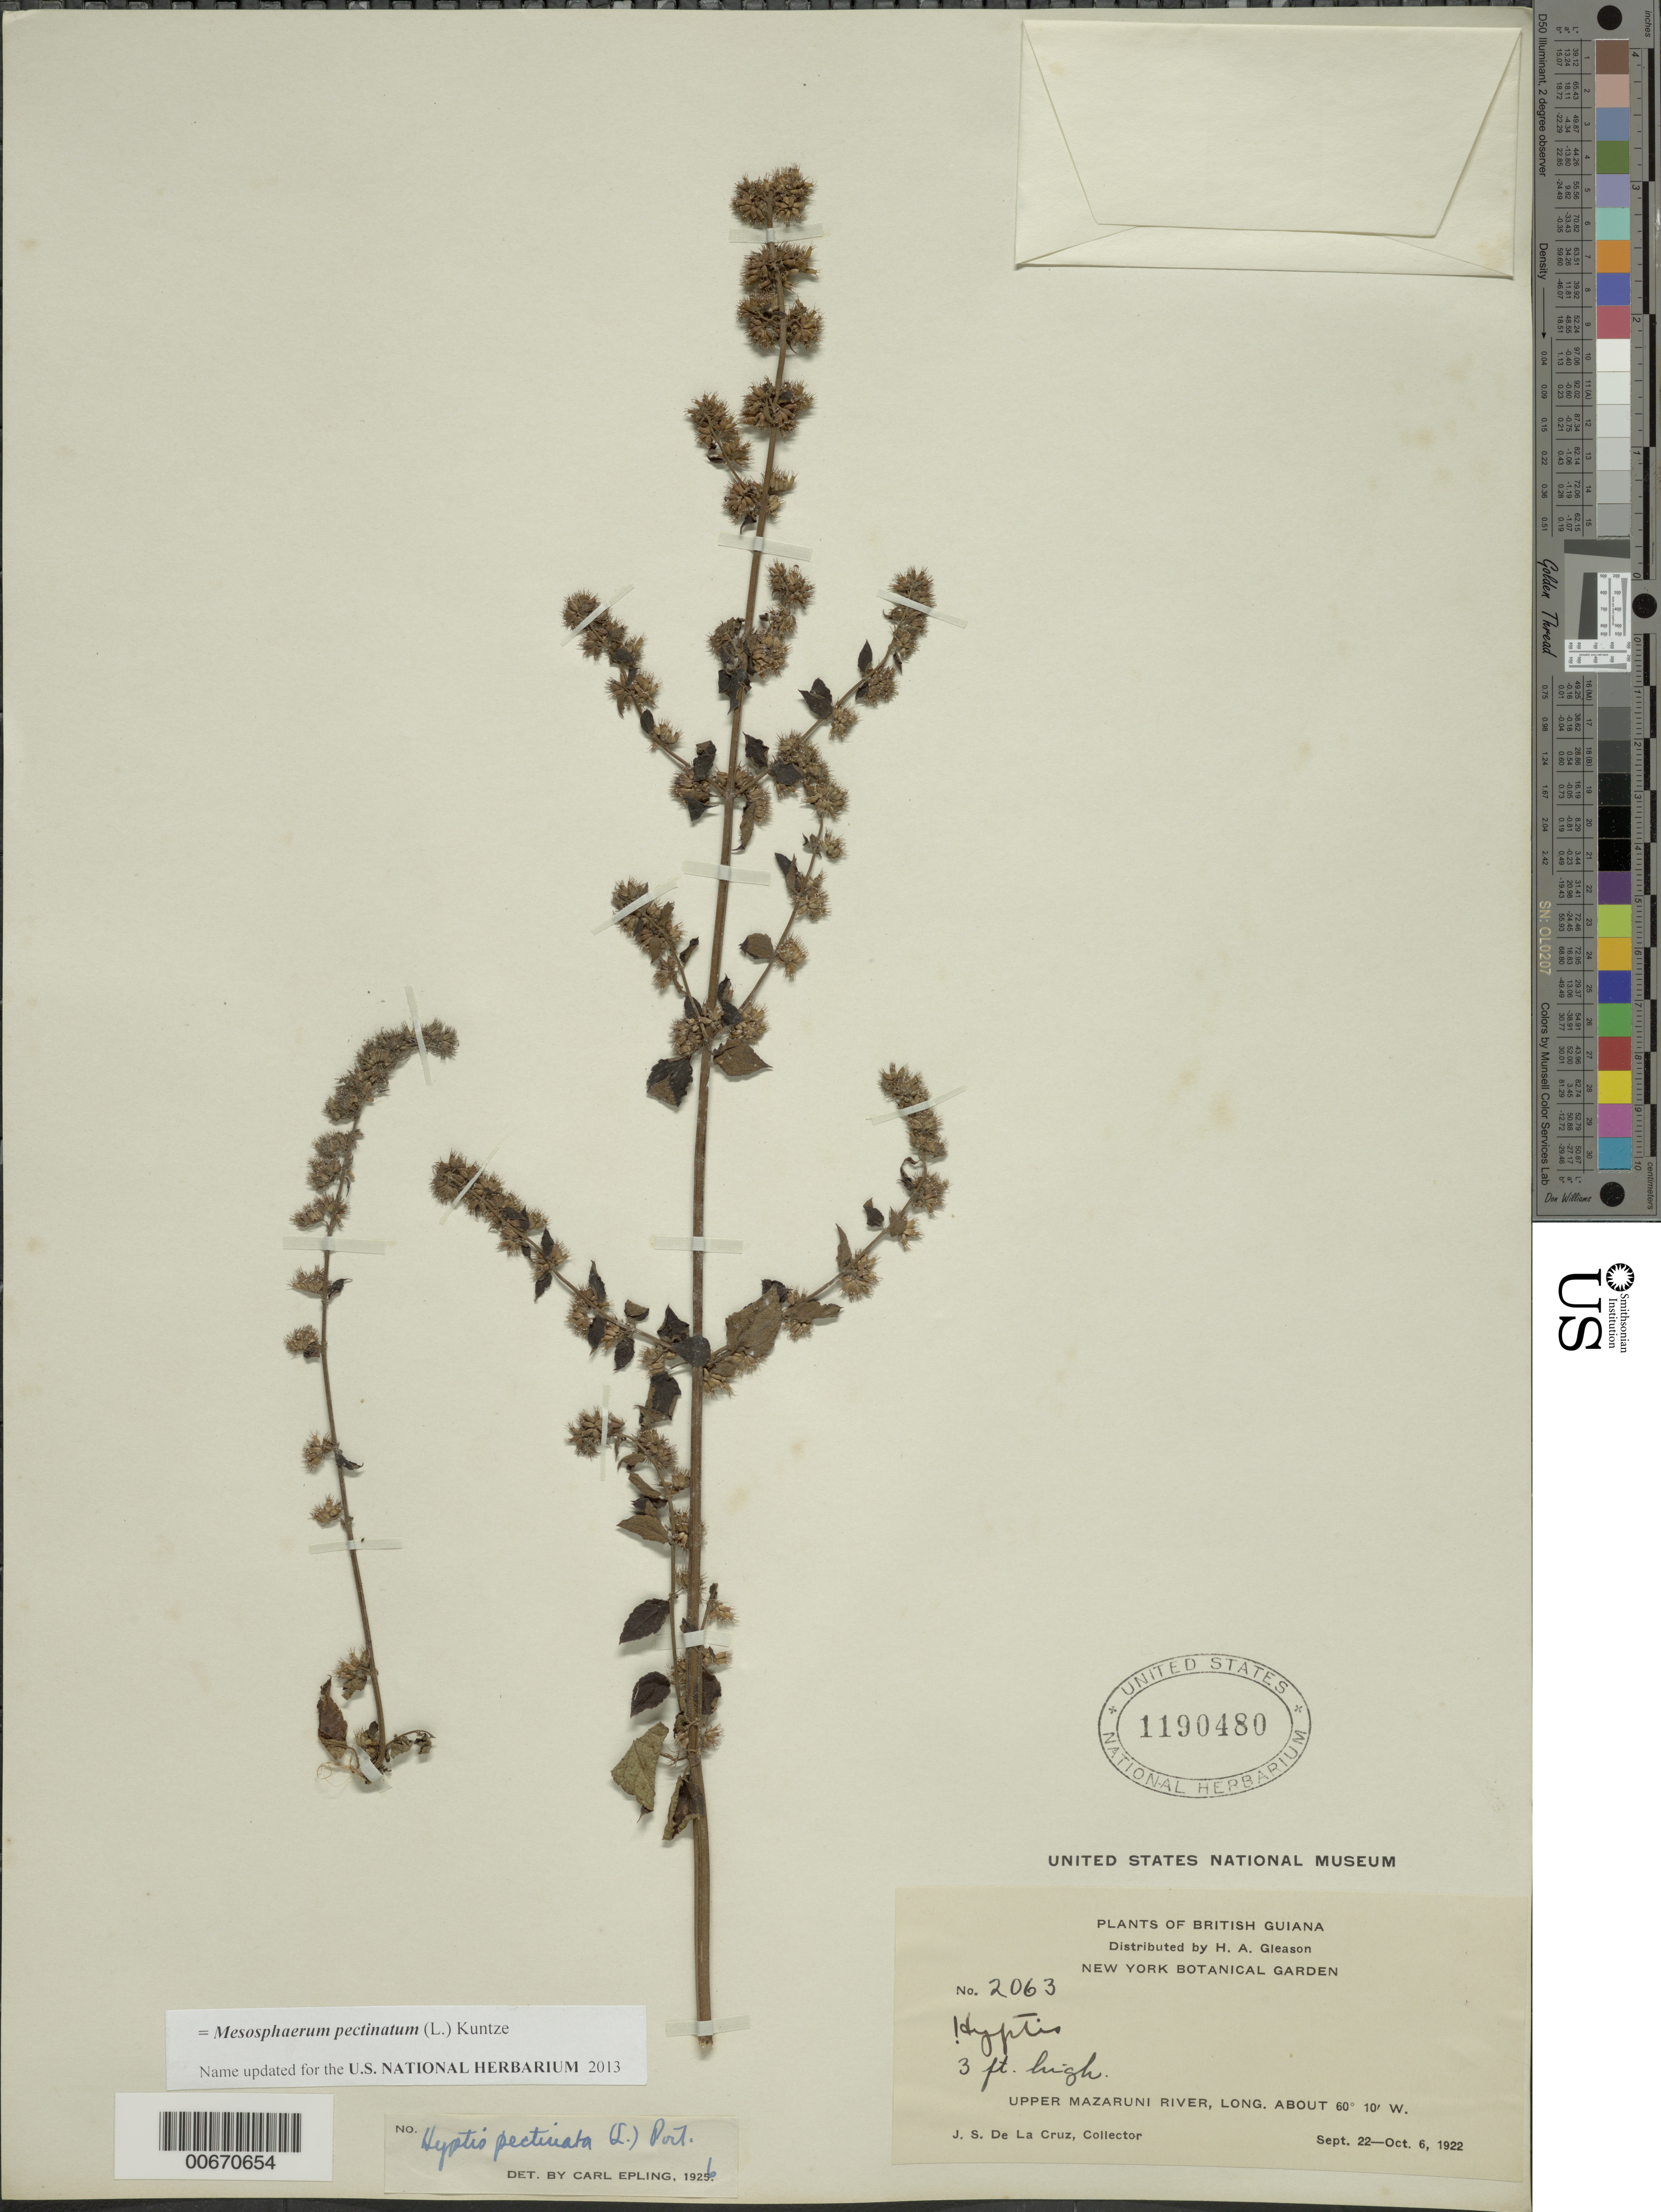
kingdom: Plantae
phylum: Tracheophyta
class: Magnoliopsida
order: Lamiales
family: Lamiaceae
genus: Hyptis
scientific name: Hyptis pectinata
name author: (L.) Poit.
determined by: Epling, C. C.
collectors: J. S. de la Cruz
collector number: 2063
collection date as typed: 22-Sep-22 to 6-Oct-22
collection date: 1922-09-22/1922-10-06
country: Guyana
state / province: Cuyuni-Mazaruni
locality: Upper Mazaruni R.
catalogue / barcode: US 1190480